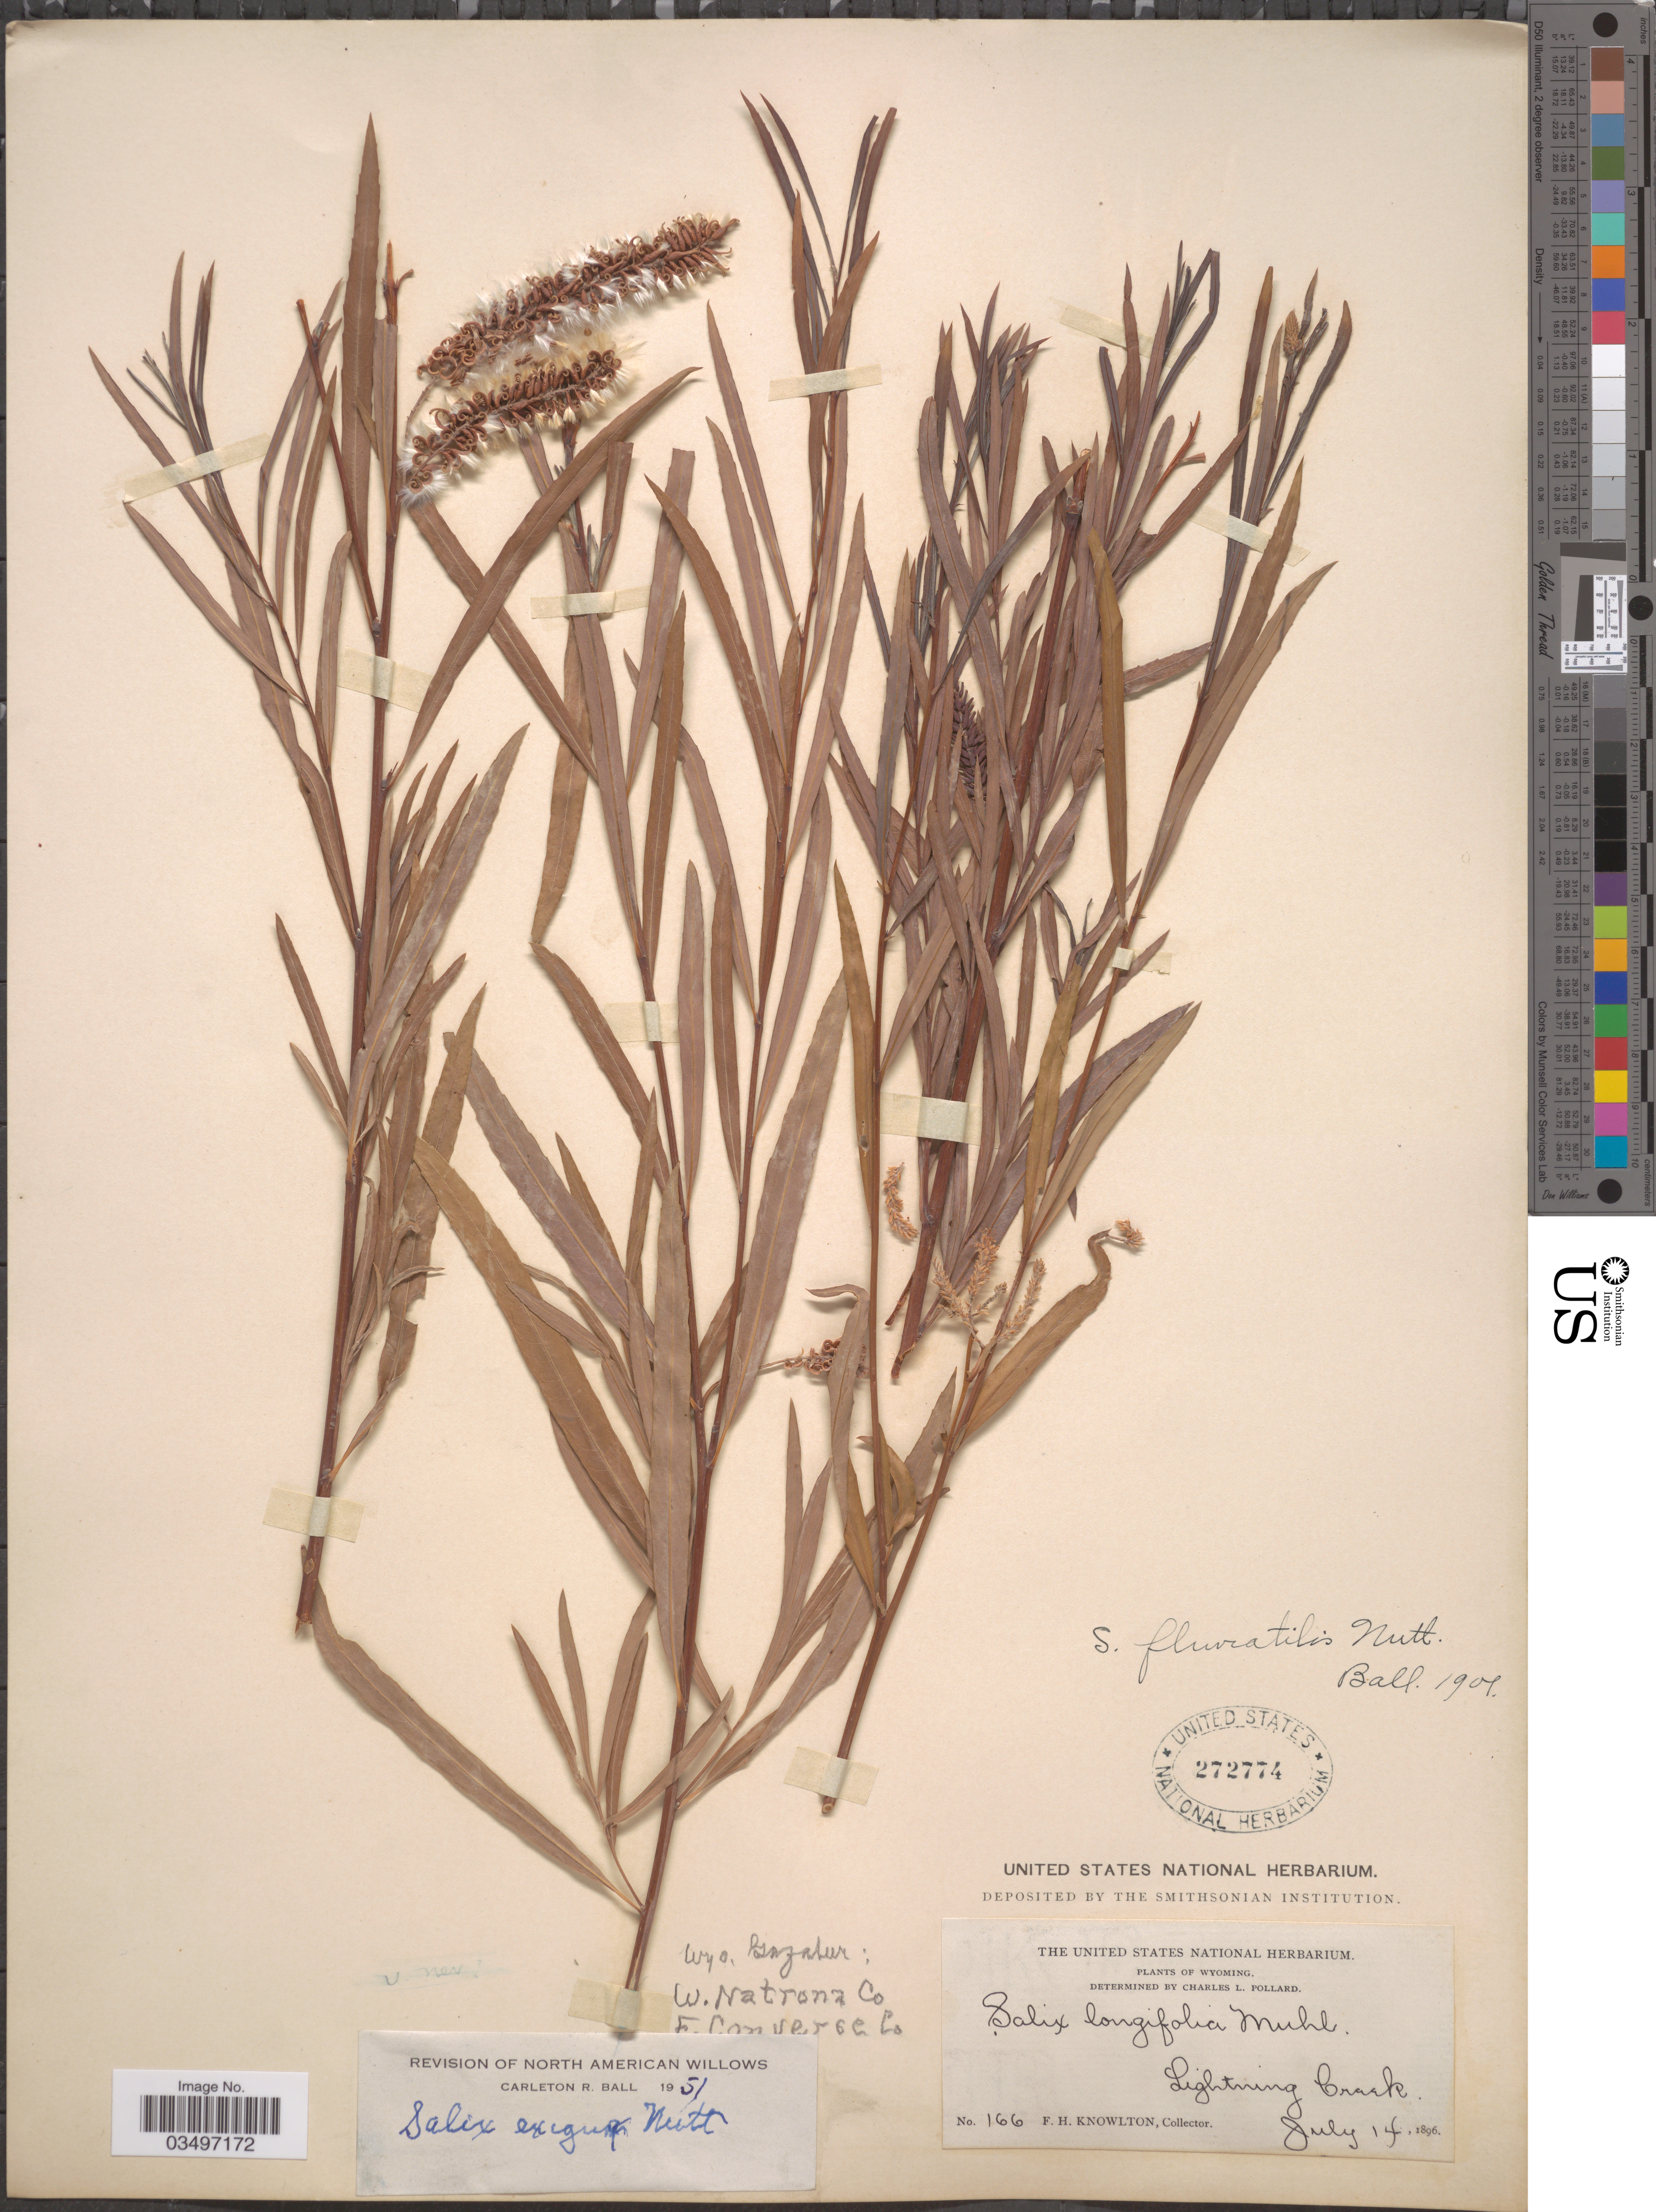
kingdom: Plantae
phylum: Tracheophyta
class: Magnoliopsida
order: Malpighiales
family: Salicaceae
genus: Salix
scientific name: Salix exigua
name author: Nutt.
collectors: F. H. Knowlton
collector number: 166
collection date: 1896-07-14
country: United States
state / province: Wyoming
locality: Lightning Creek. Gazatur: W. Natrona Co. E. Converse Co.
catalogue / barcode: US 272774